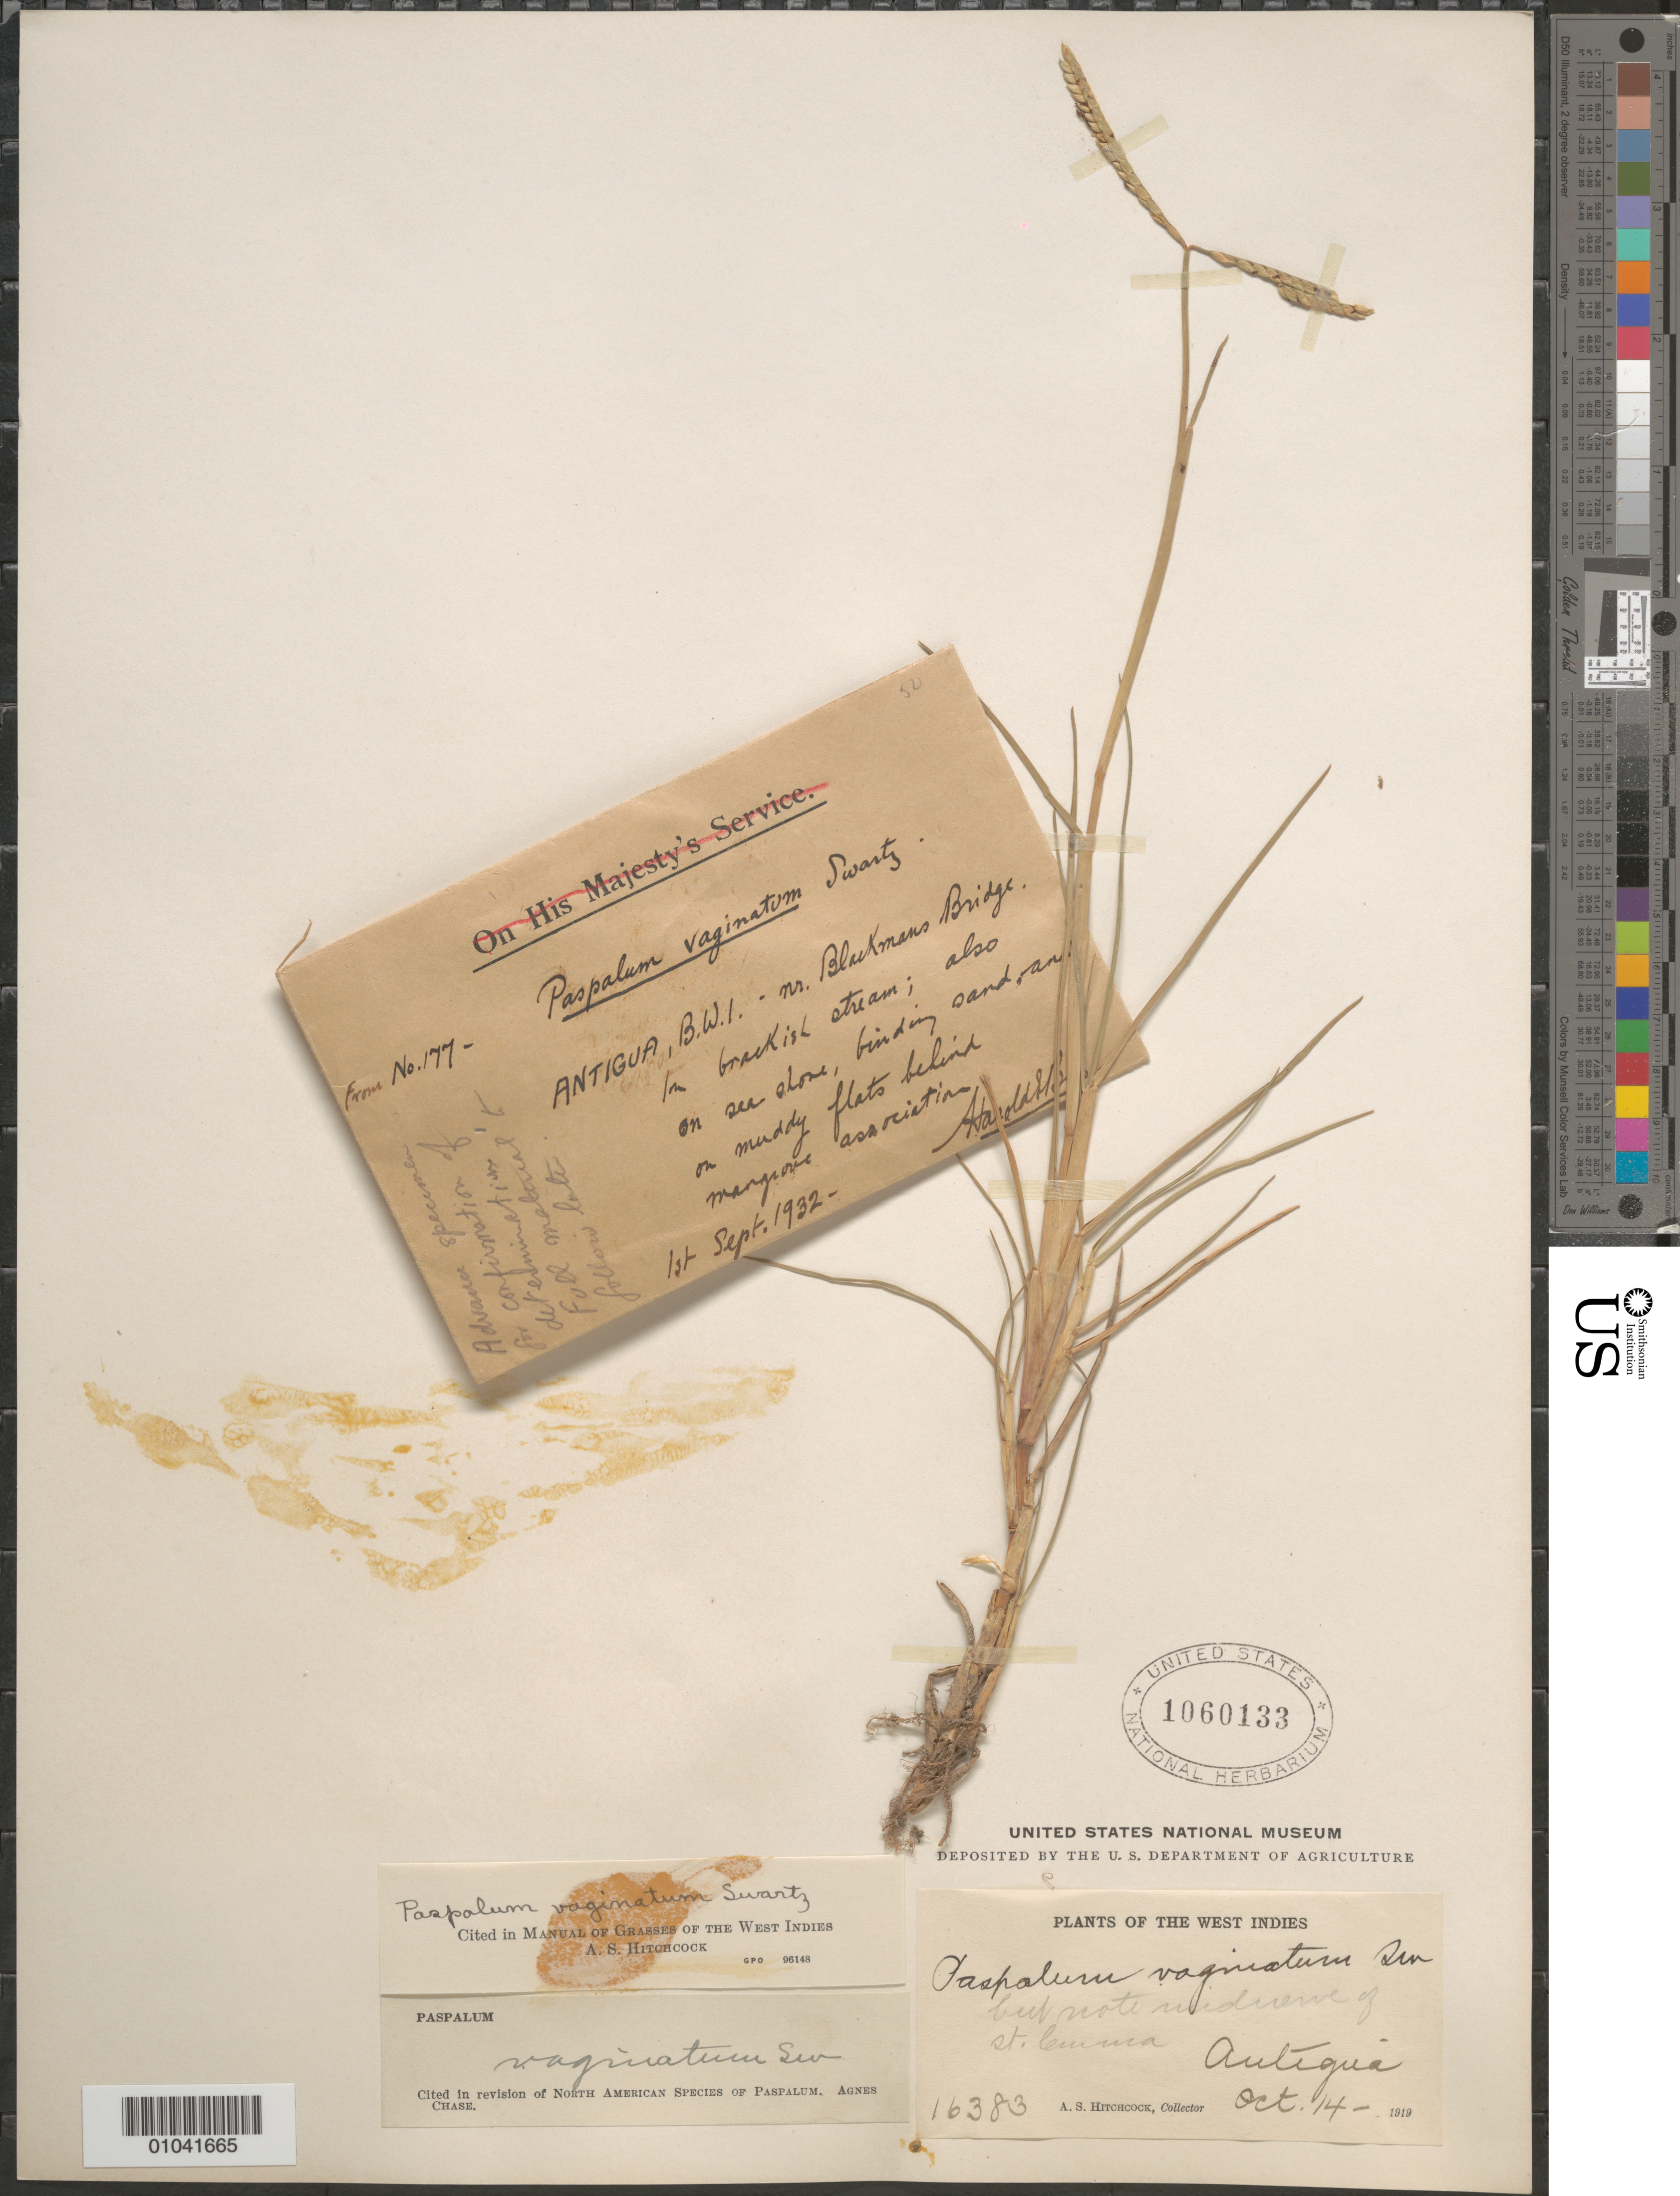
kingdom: Plantae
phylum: Tracheophyta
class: Liliopsida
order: Poales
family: Poaceae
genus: Paspalum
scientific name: Paspalum vaginatum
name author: Sw.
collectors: A. S. Hitchcock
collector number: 16383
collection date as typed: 14 Oct 1919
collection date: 1919-10-14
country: Antigua and Barbuda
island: Antigua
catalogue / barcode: US 1060133